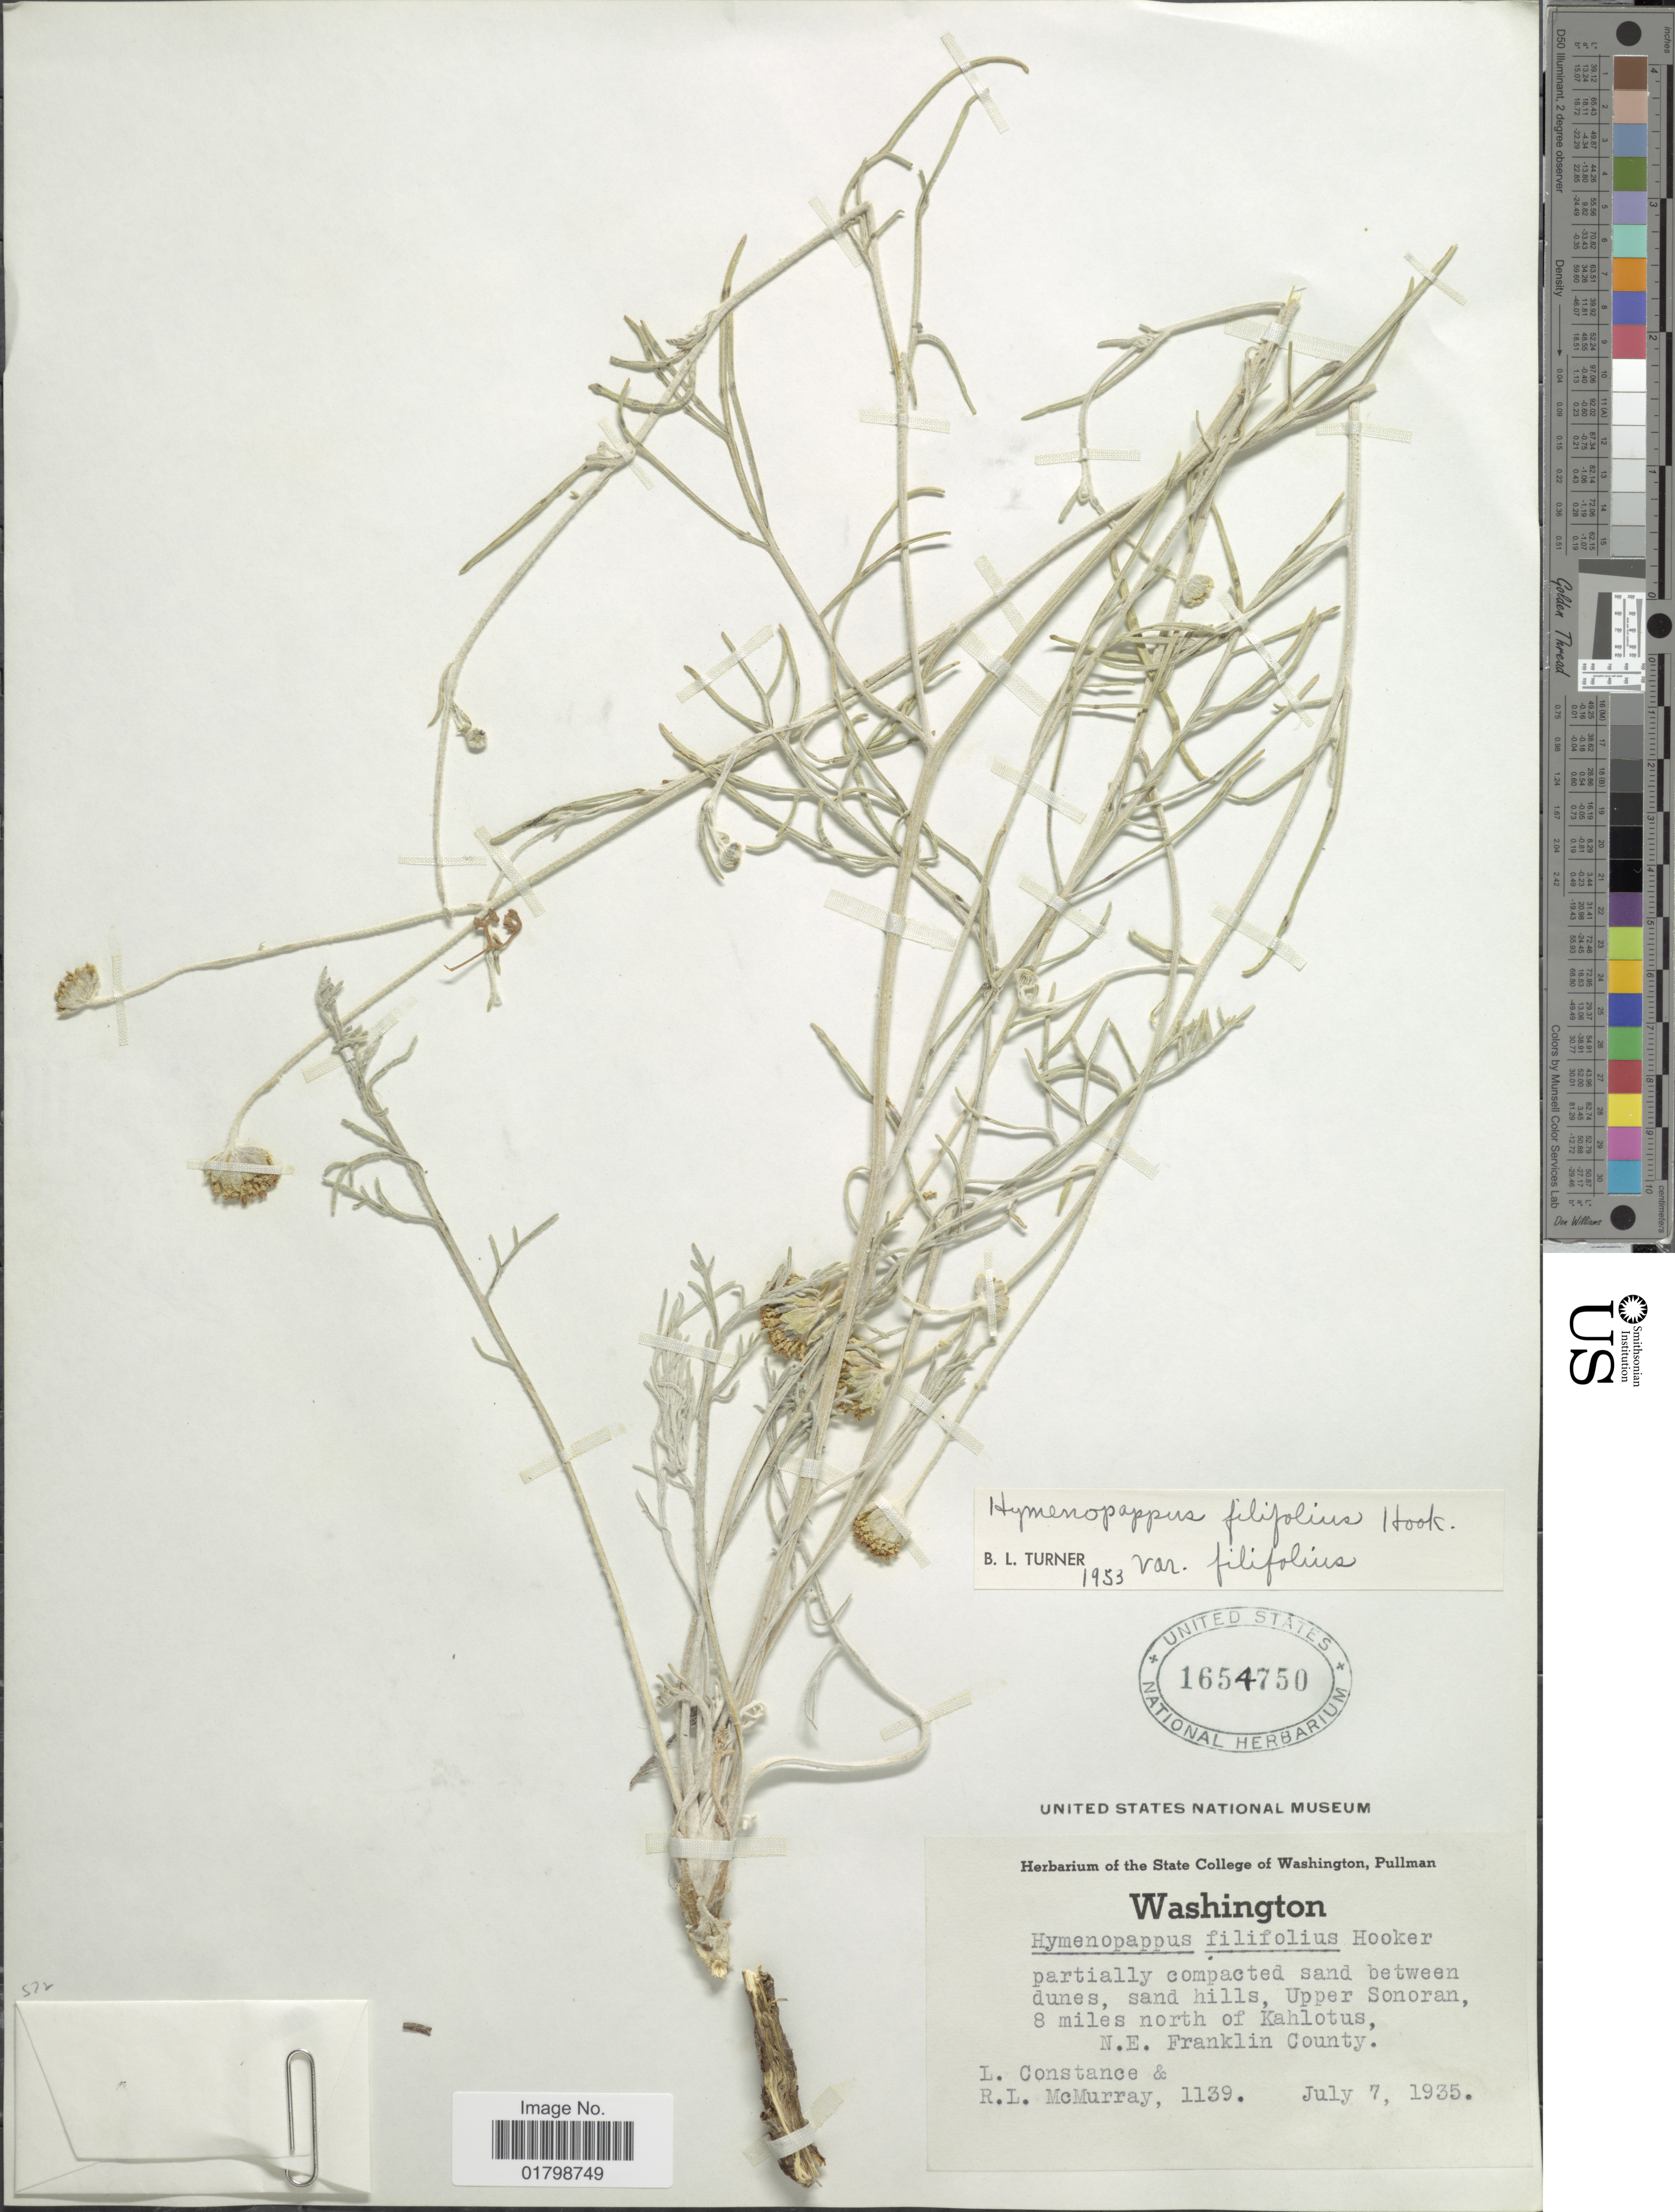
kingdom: Plantae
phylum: Tracheophyta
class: Magnoliopsida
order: Asterales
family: Asteraceae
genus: Hymenopappus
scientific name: Hymenopappus filifolius var. filifolius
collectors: L. Constance & R. McMurray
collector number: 1139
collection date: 1935-07-07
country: United States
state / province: Washington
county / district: Franklin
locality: Upper Sonoran, 8 miles N of Kahlotus, NE Framklin County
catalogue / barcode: US 1654750